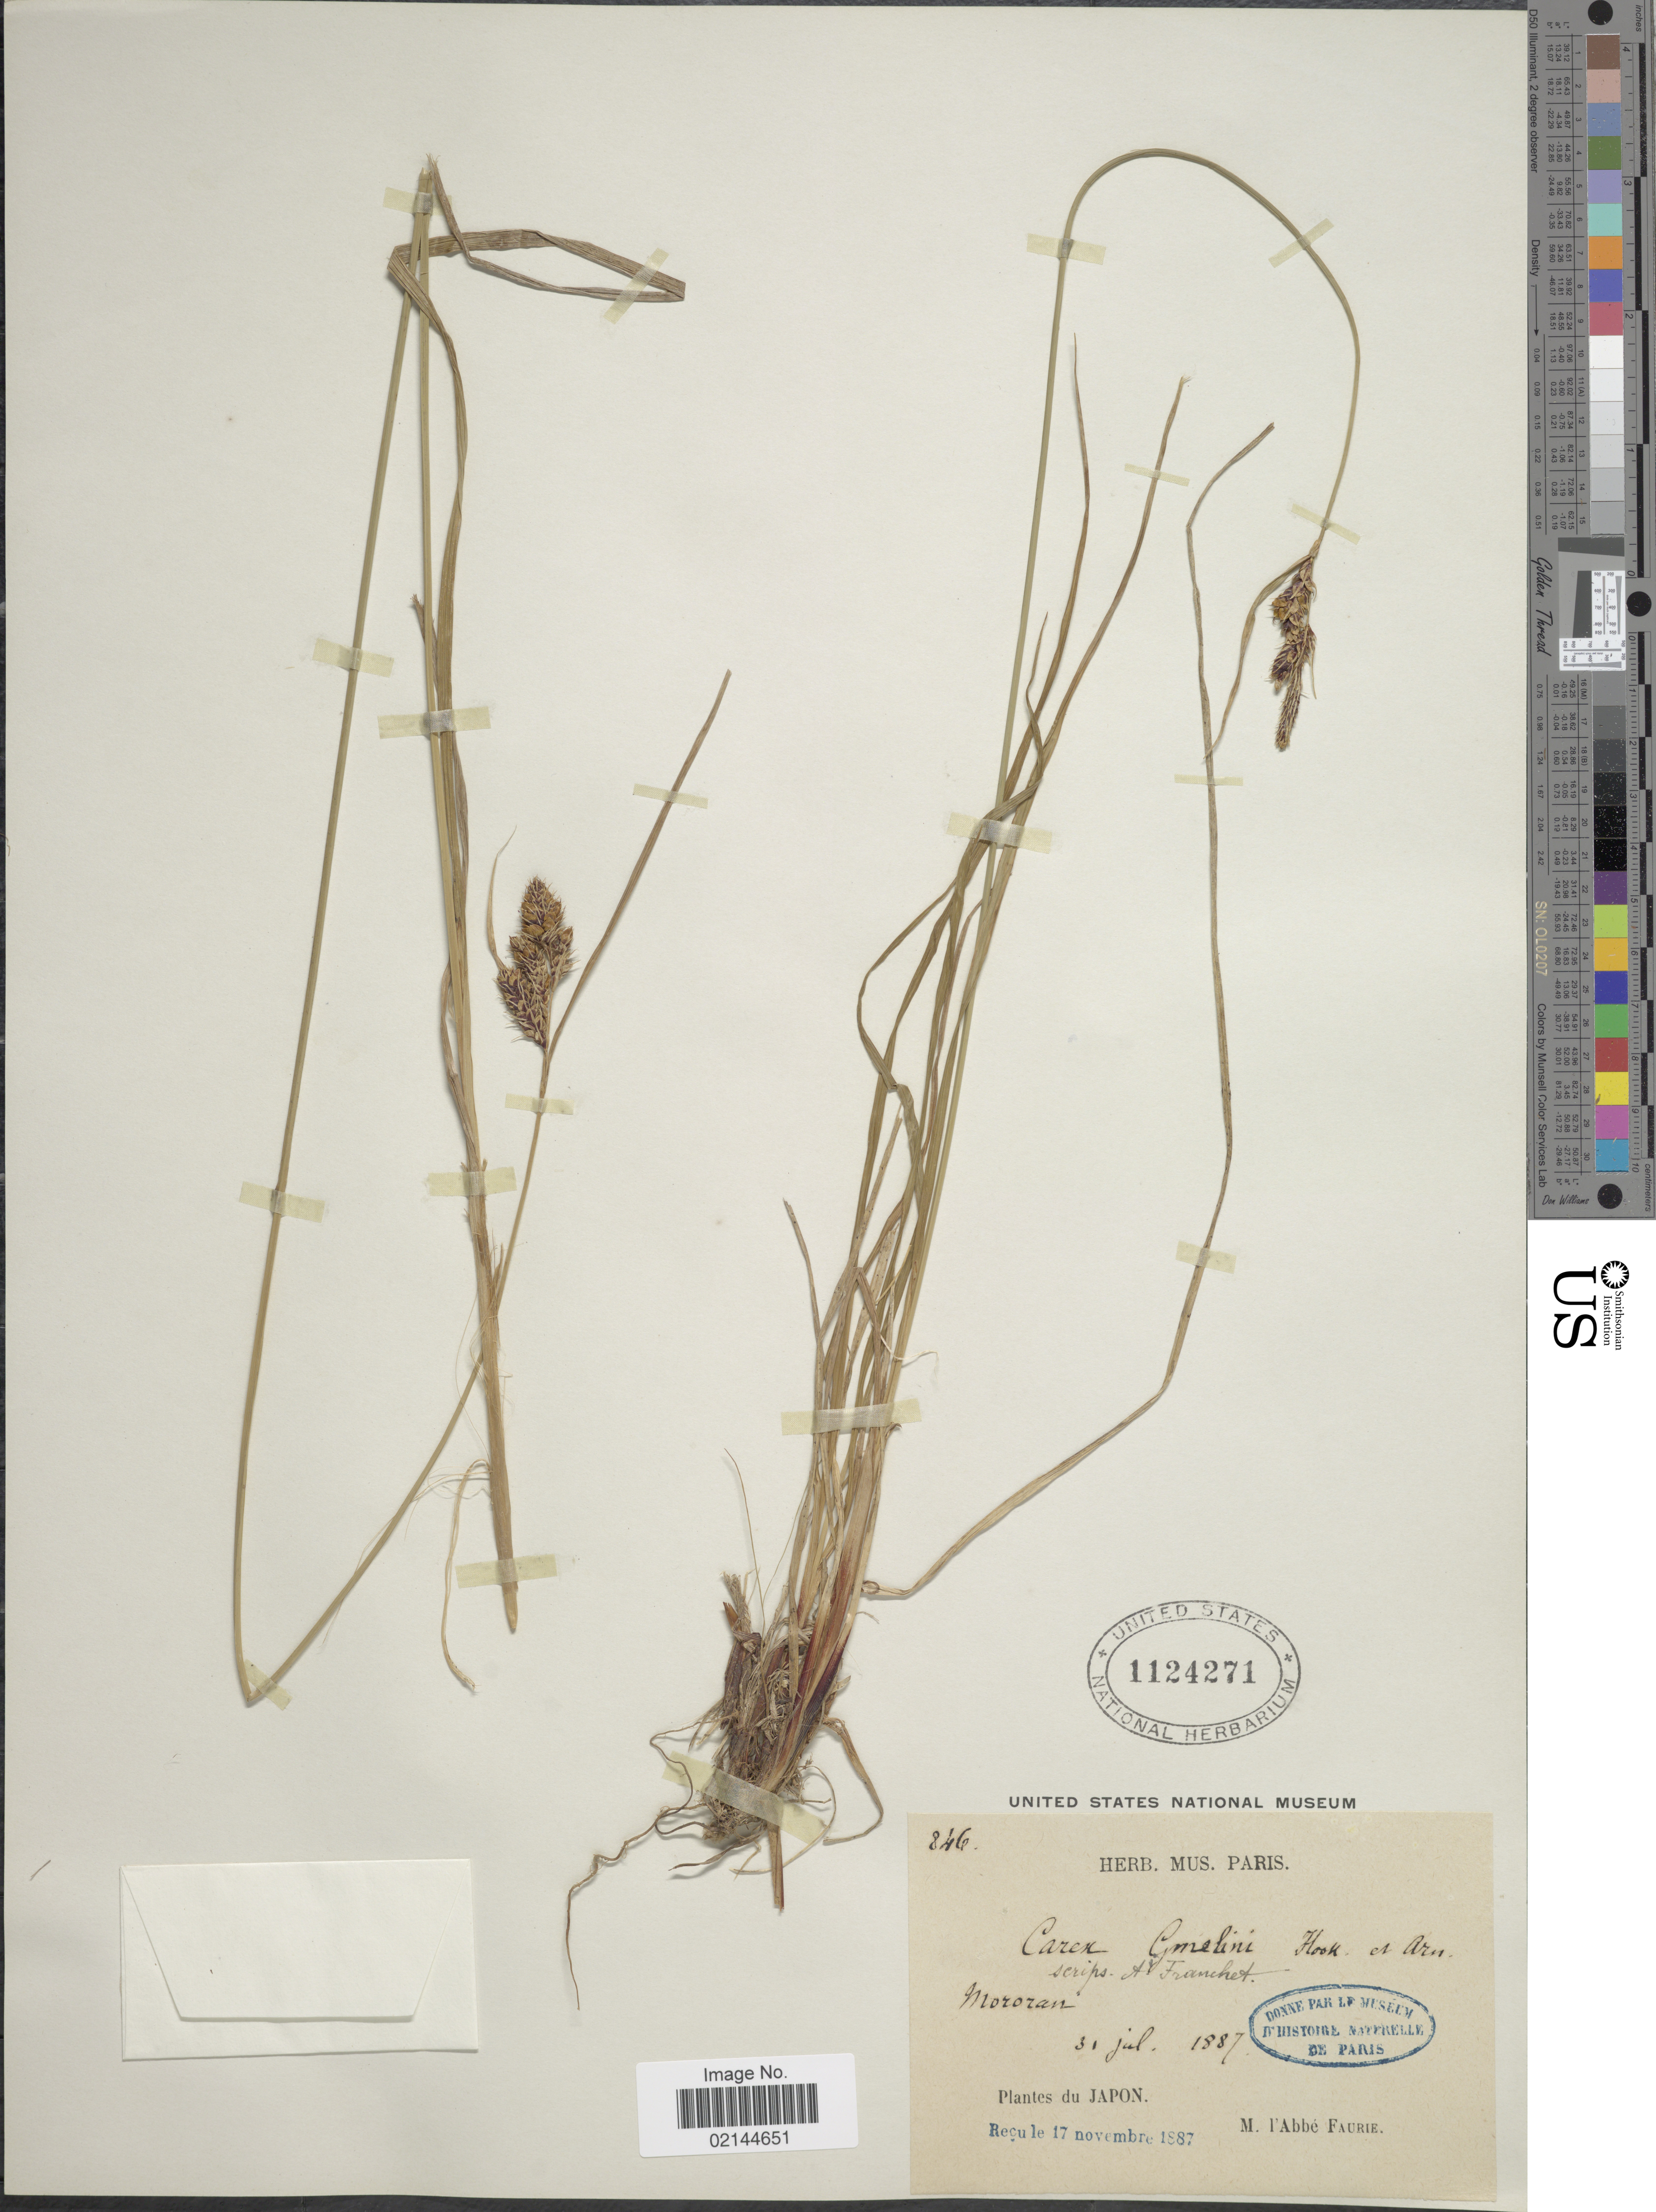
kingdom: Plantae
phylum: Tracheophyta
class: Liliopsida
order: Poales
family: Cyperaceae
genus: Carex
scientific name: Carex gmelinii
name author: Hook. & Arn.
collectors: A. Faurie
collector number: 846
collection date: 1887-07-31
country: Japan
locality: Mororan.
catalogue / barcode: US 1124271